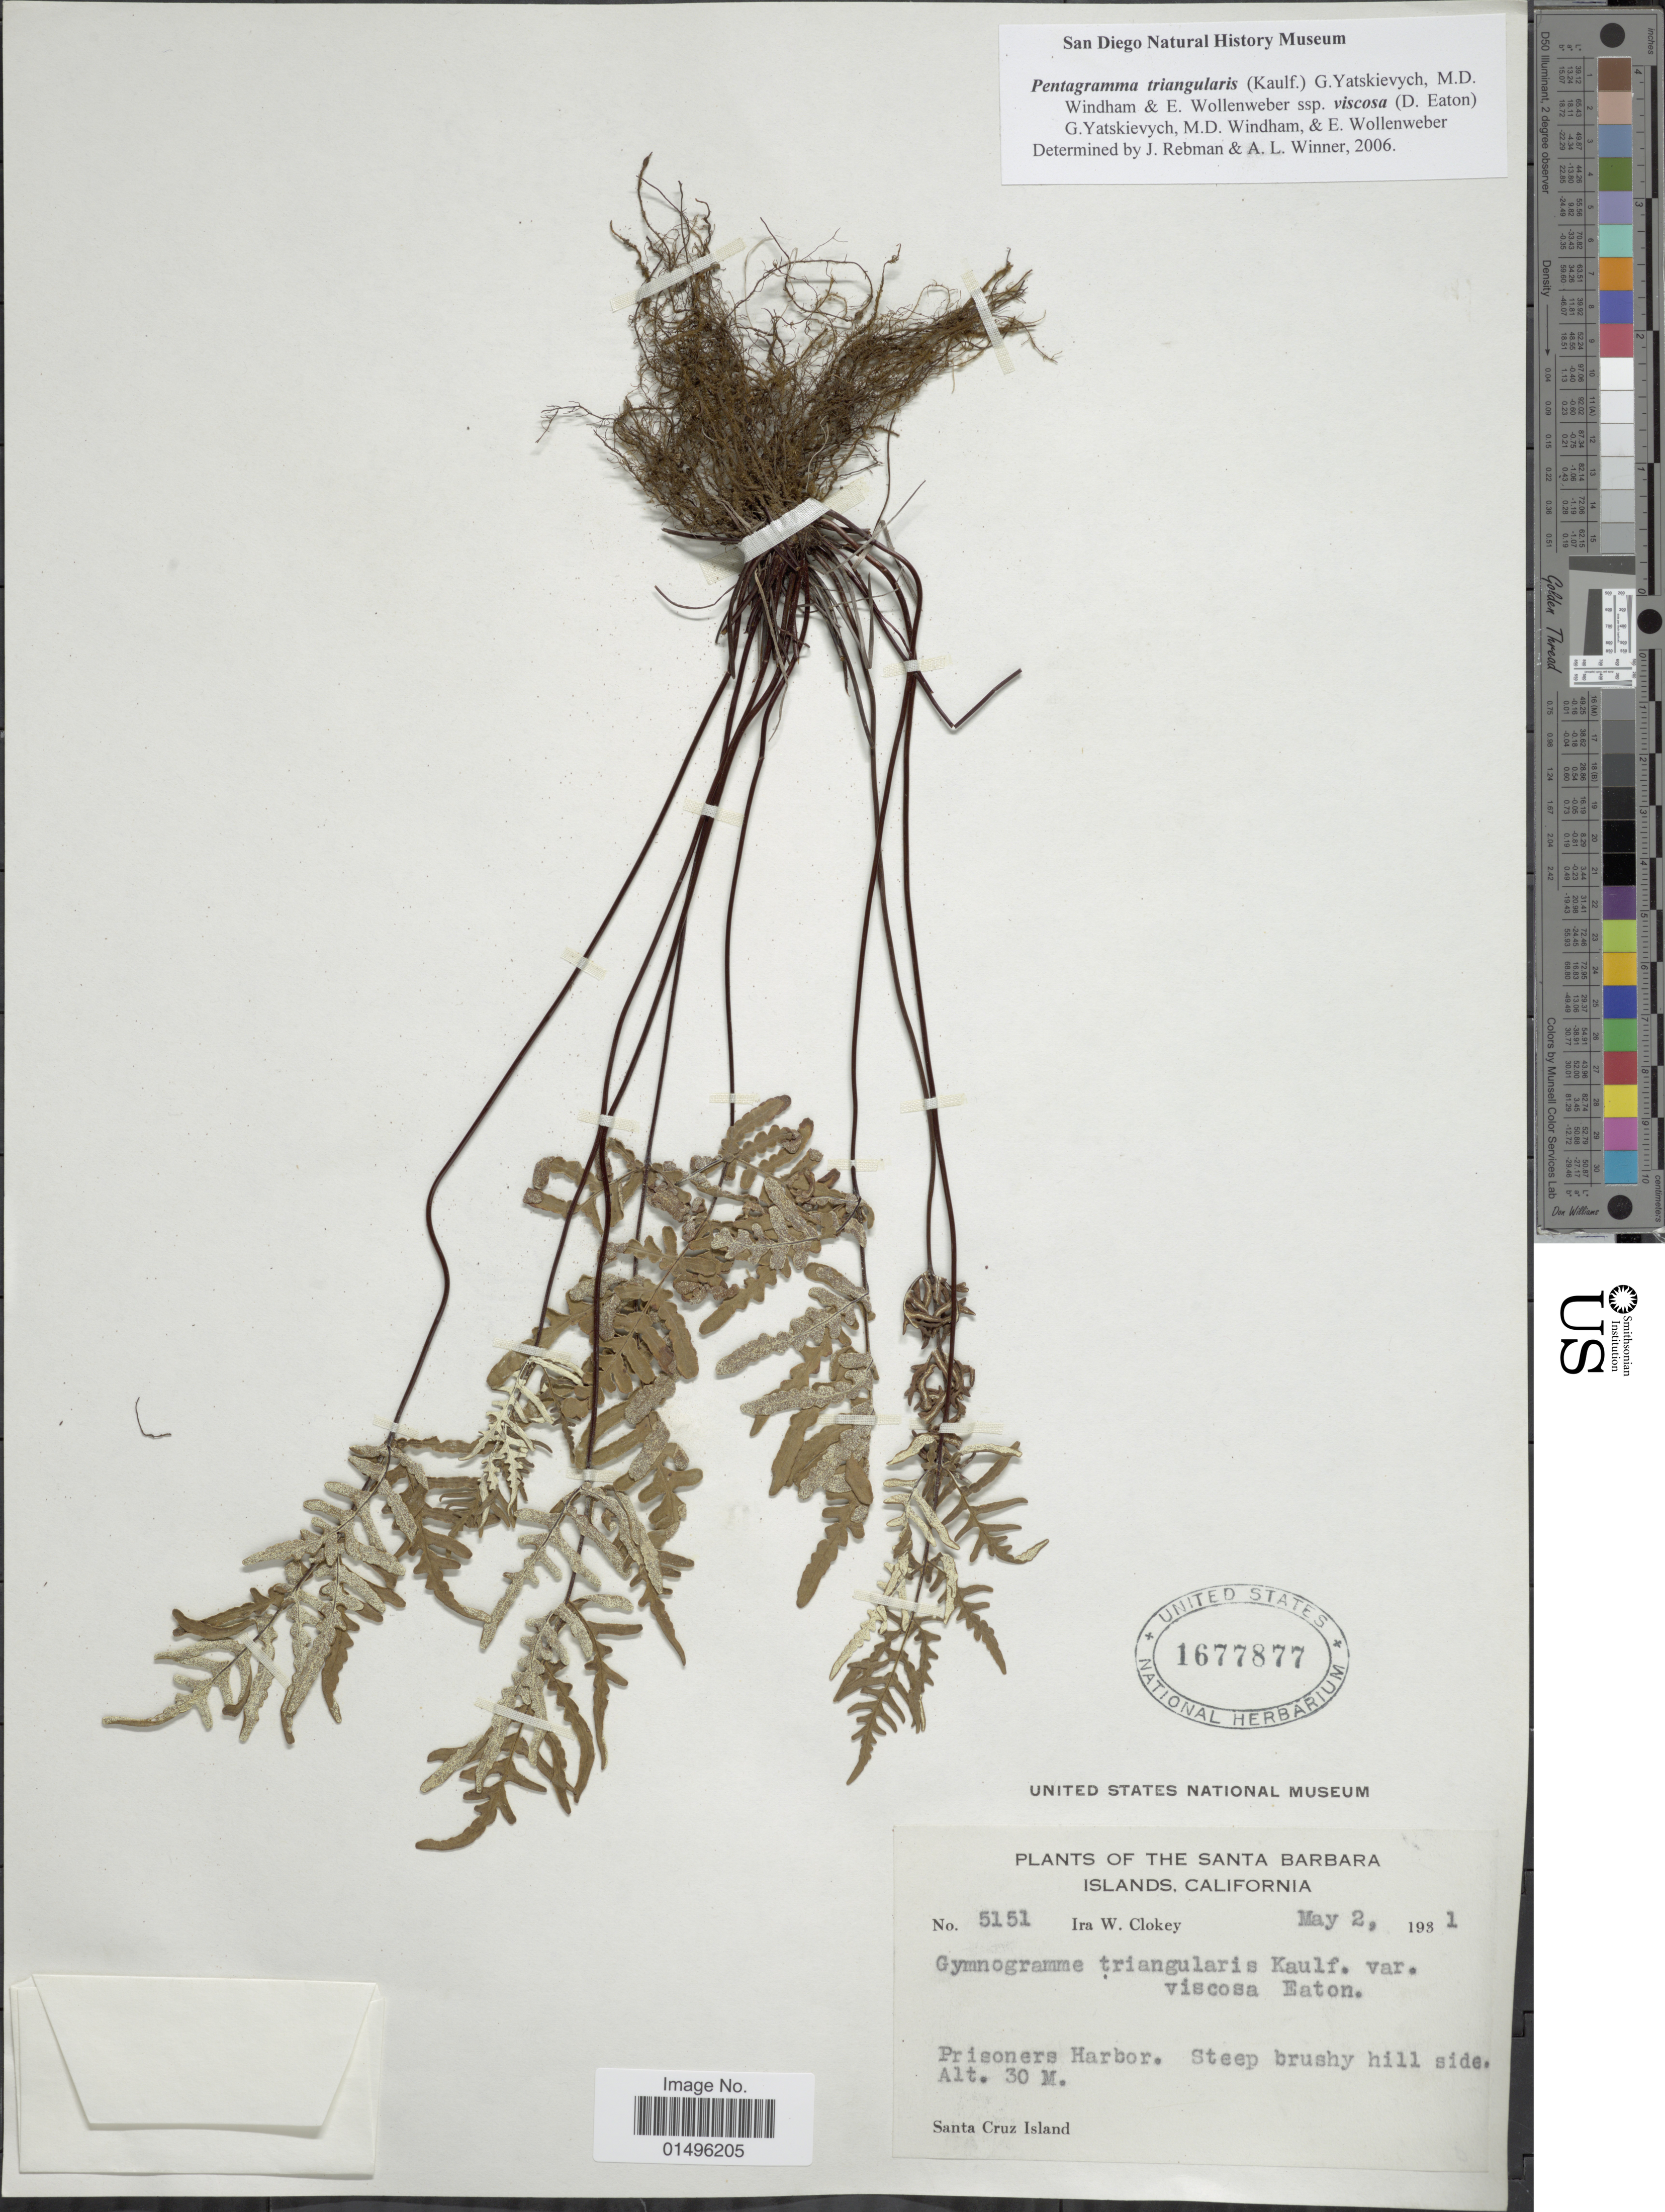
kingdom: Plantae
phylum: Tracheophyta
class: Polypodiopsida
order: Polypodiales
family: Pteridaceae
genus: Pentagramma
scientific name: Pentagramma viscosa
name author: (Nutt. ex D.C. Eaton) Schuettp. & Windham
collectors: I. W. Clokey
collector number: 5151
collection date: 1931-05-02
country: United States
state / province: California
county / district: Santa Barbara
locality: California, Santa Barbara Islands, Prisoners Harbor, Steep brushy hill side. Santa Cruz Island.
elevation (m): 30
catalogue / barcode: US 1677877